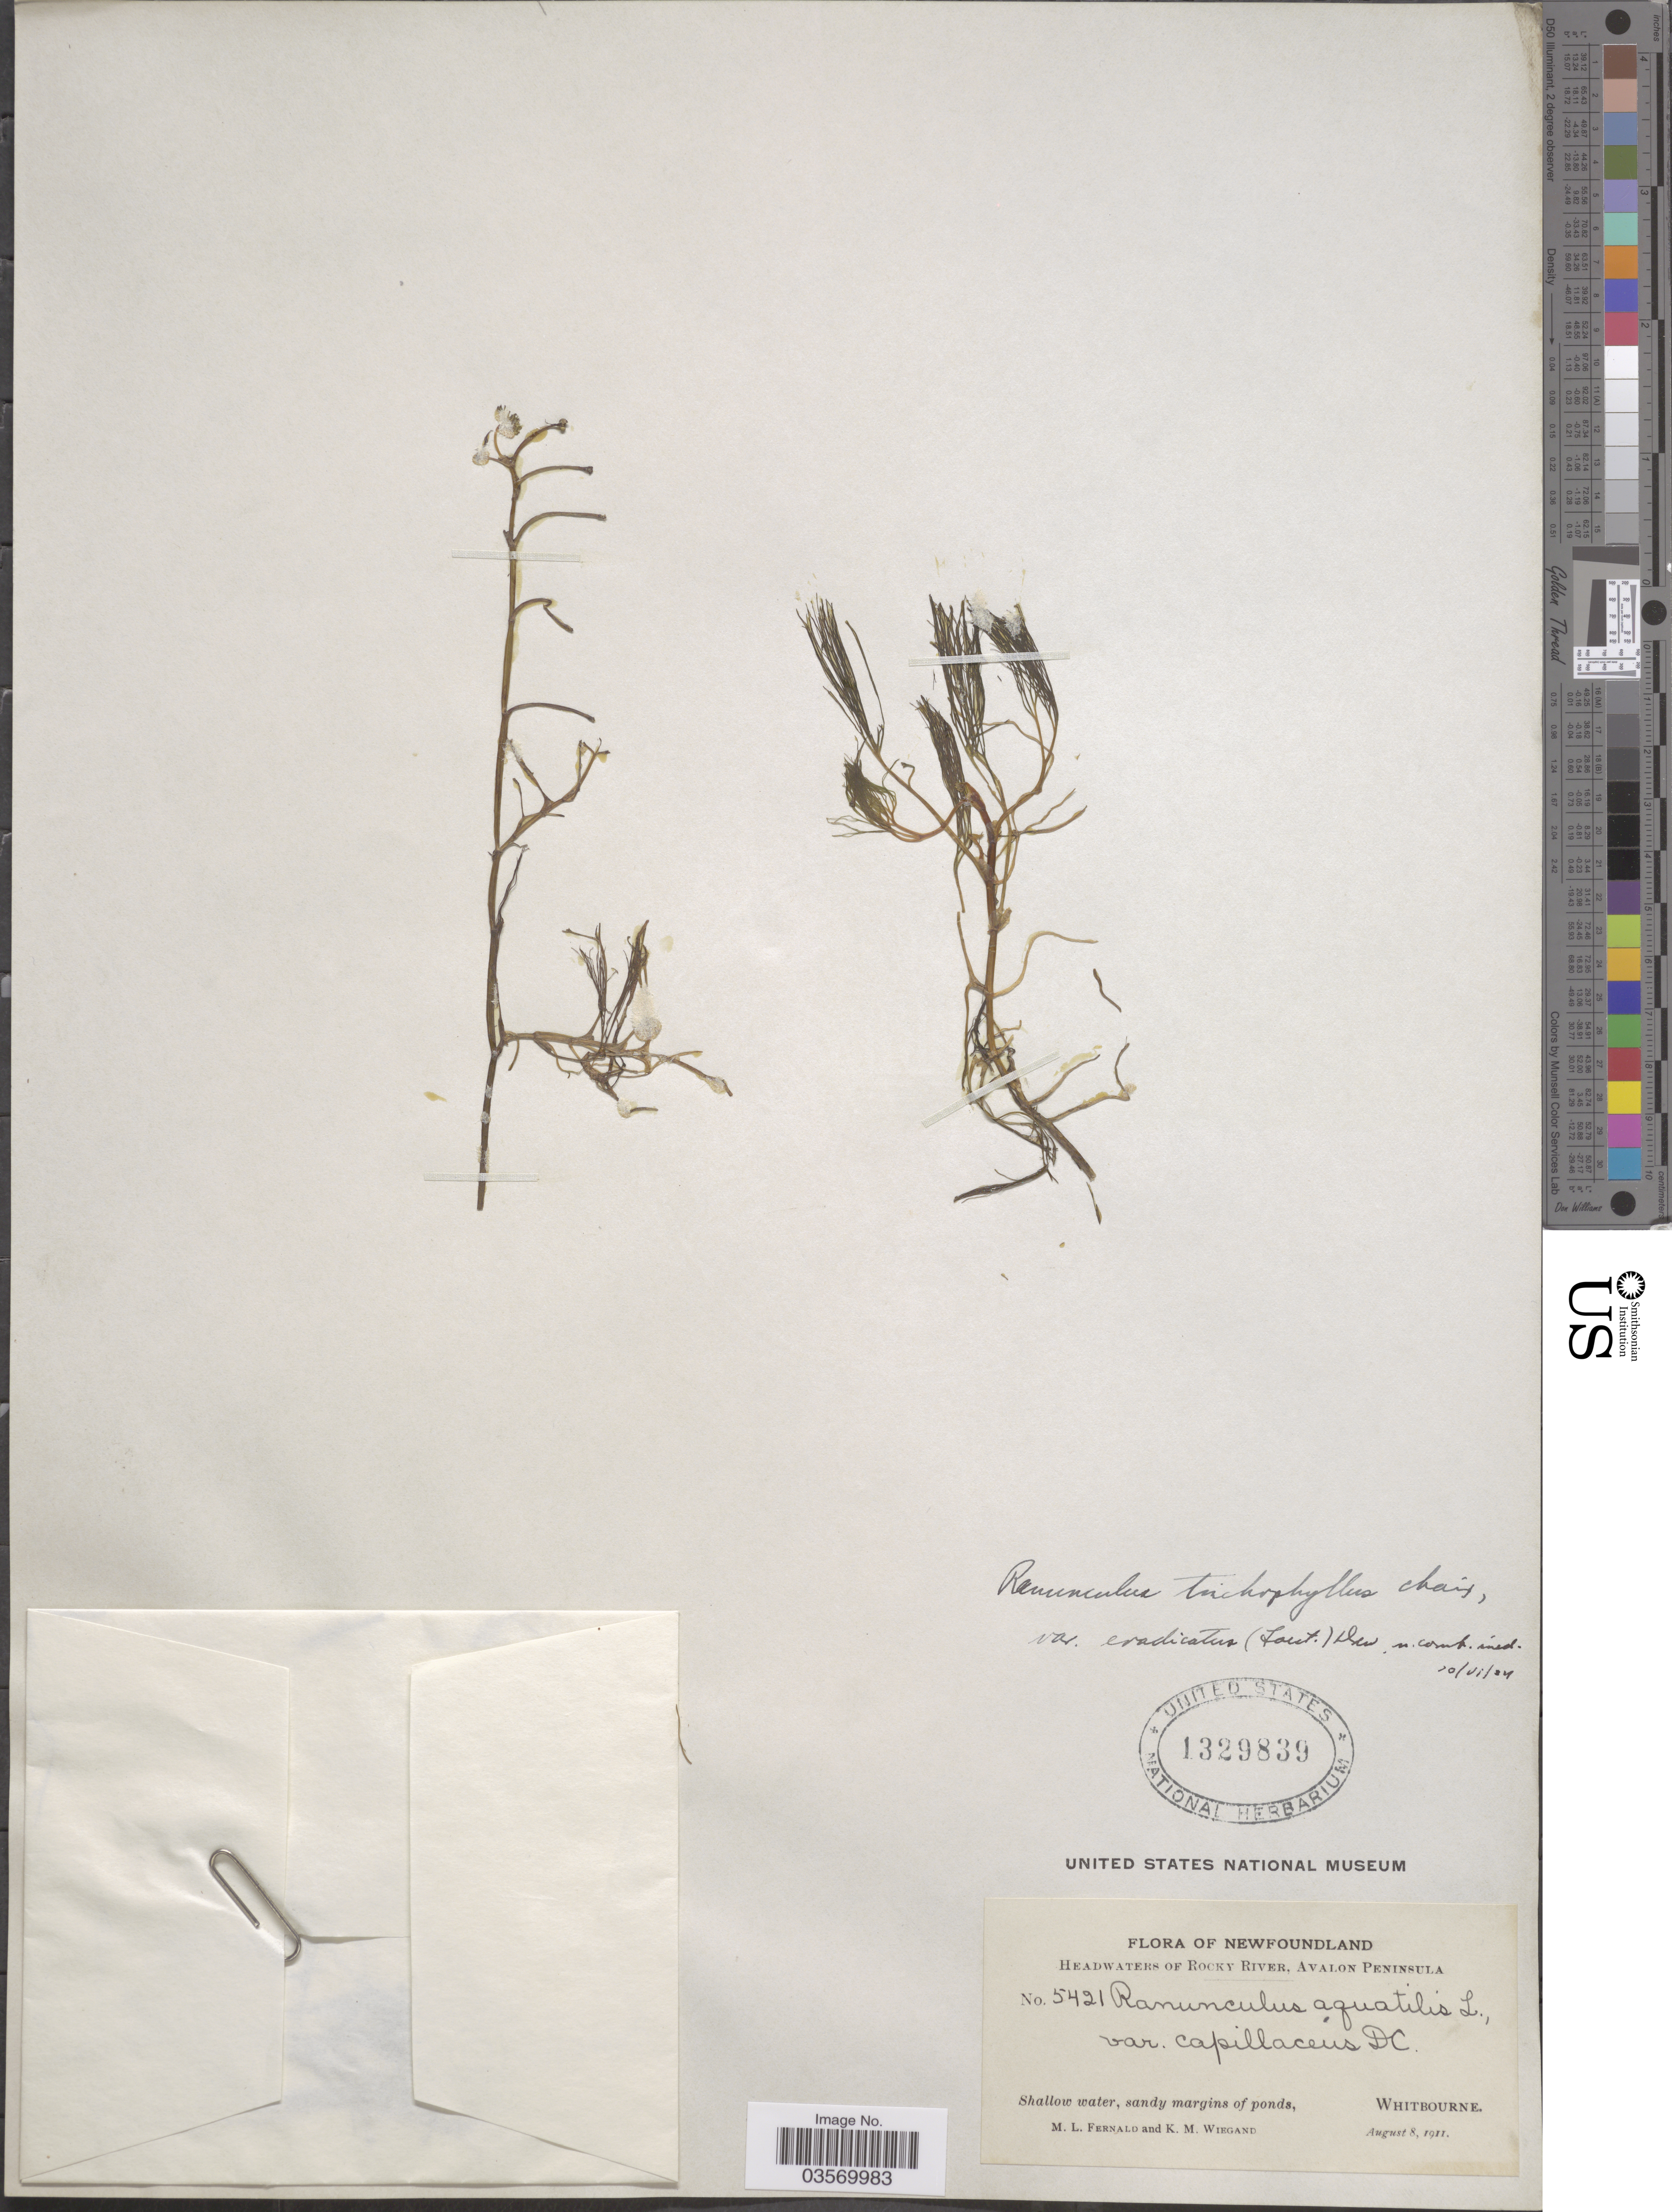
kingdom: Plantae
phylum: Tracheophyta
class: Magnoliopsida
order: Ranunculales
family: Ranunculaceae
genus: Ranunculus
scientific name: Ranunculus trichophyllus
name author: Chaix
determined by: Strong, Mark T., (BOT), Smithsonian Institution - National Museum of Natural History (UNITED STATES)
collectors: M. L. Fernald & K. M. Wiegand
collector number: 5421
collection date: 1911-08-08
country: Canada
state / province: Newfoundland and Labrador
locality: Headwaters of Rock River, Avalon Peninsula. Whitbourne.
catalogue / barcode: US 1329839